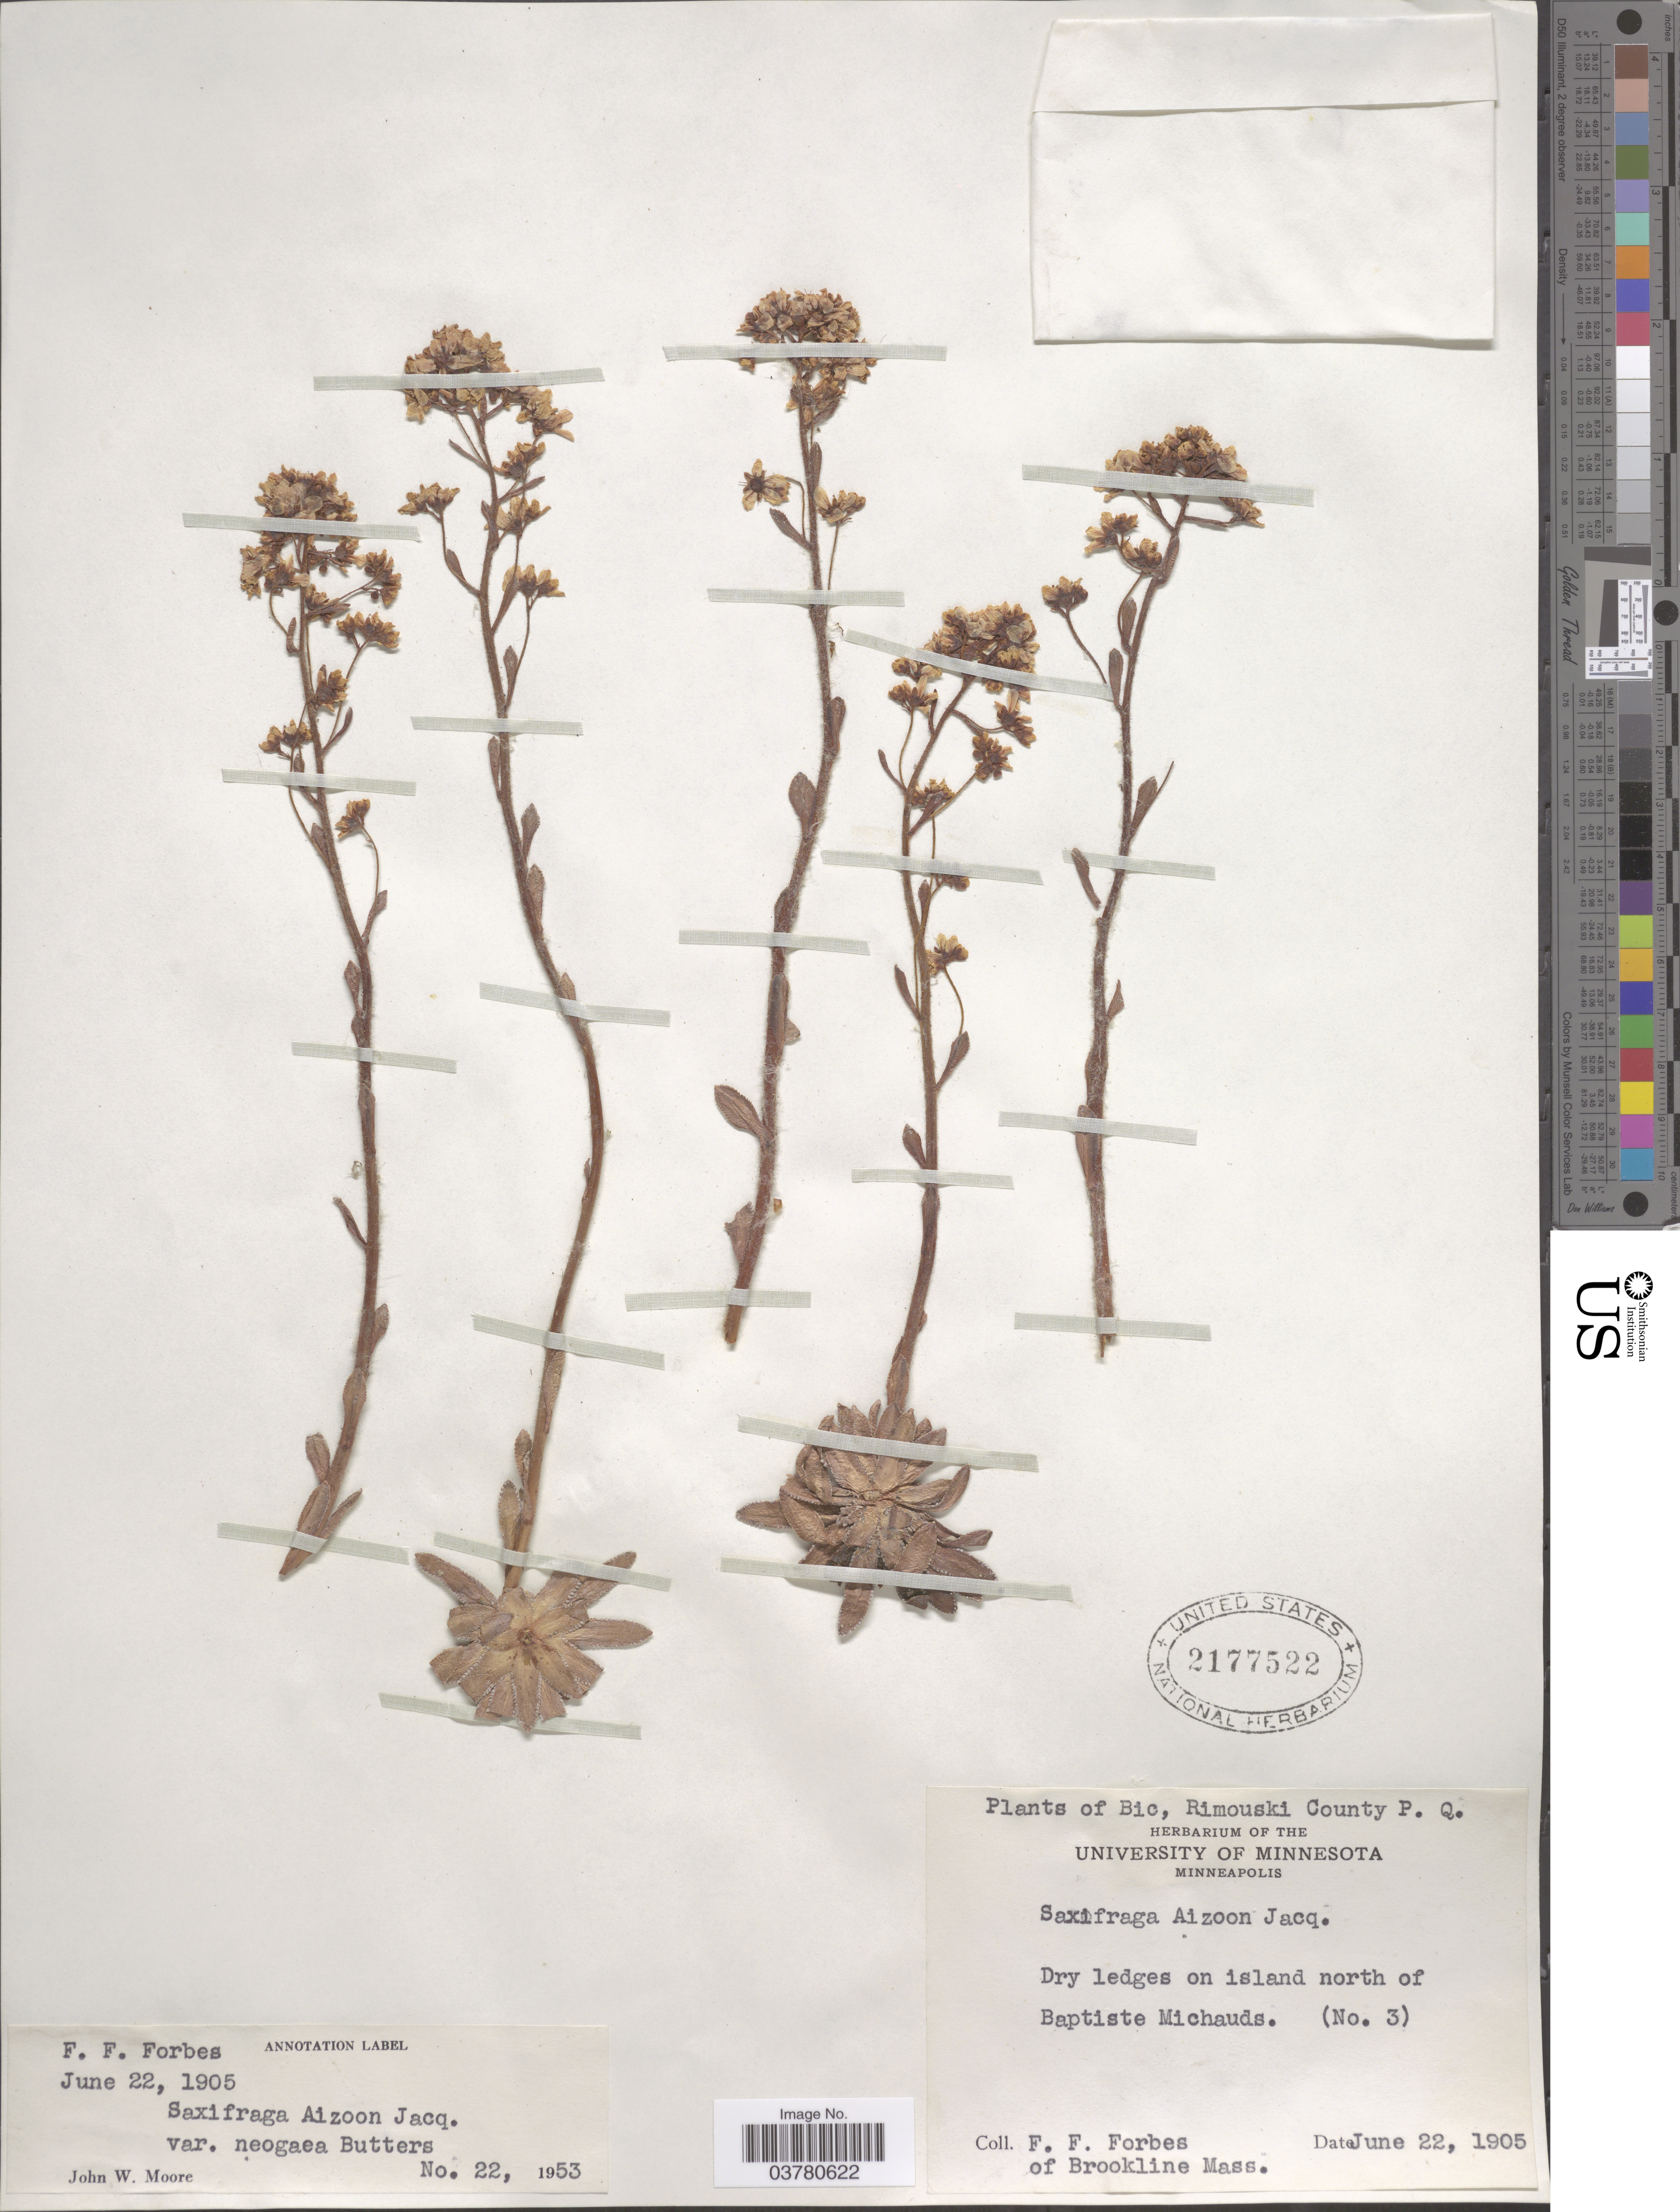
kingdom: Plantae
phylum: Tracheophyta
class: Magnoliopsida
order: Saxifragales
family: Saxifragaceae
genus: Saxifraga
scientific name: Saxifraga paniculata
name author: Mill.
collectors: F. Forbes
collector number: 3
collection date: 1905-06-22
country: Canada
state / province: Quebec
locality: Bic, Rimouski County P. Q. Dry ledges on island north of Baptiste Michauds.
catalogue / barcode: US 2177522